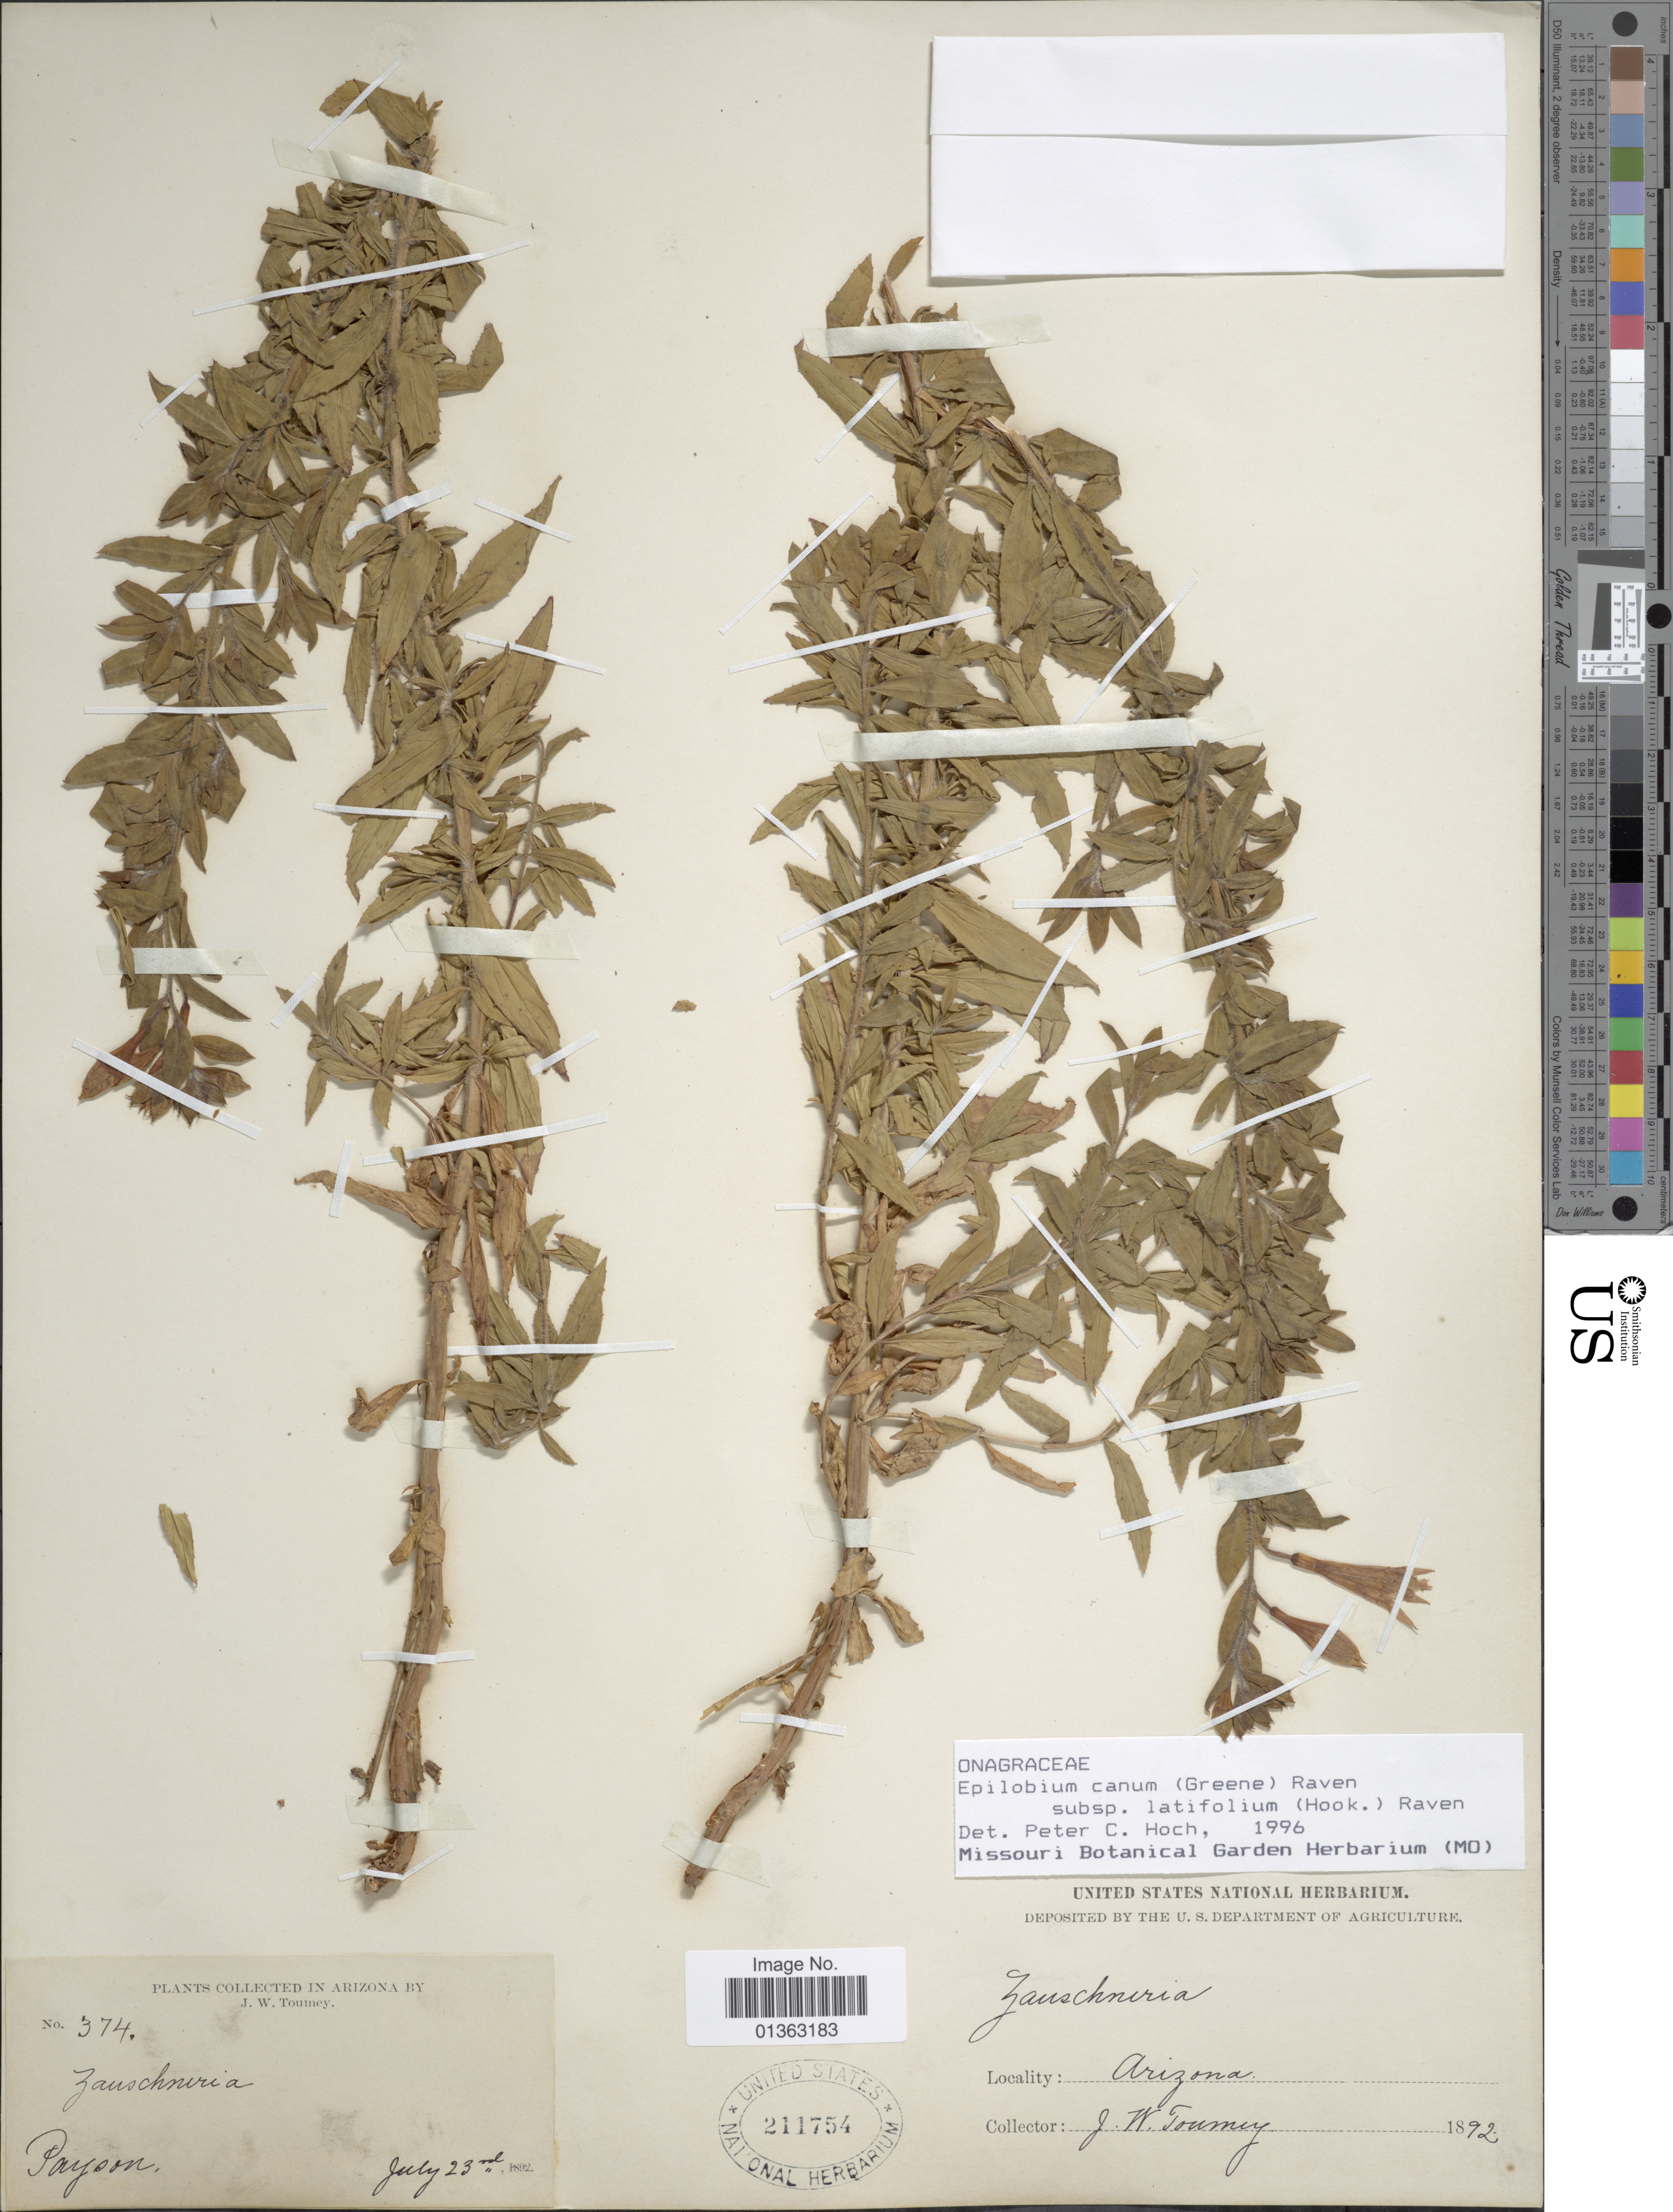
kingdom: Plantae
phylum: Tracheophyta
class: Magnoliopsida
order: Myrtales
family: Onagraceae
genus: Epilobium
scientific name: Epilobium canum subsp. latifolium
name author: (Hook.) P.H. Raven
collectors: J. W. Toumey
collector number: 374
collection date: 1892-07-23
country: United States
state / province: Arizona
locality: Payson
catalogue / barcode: US 211754